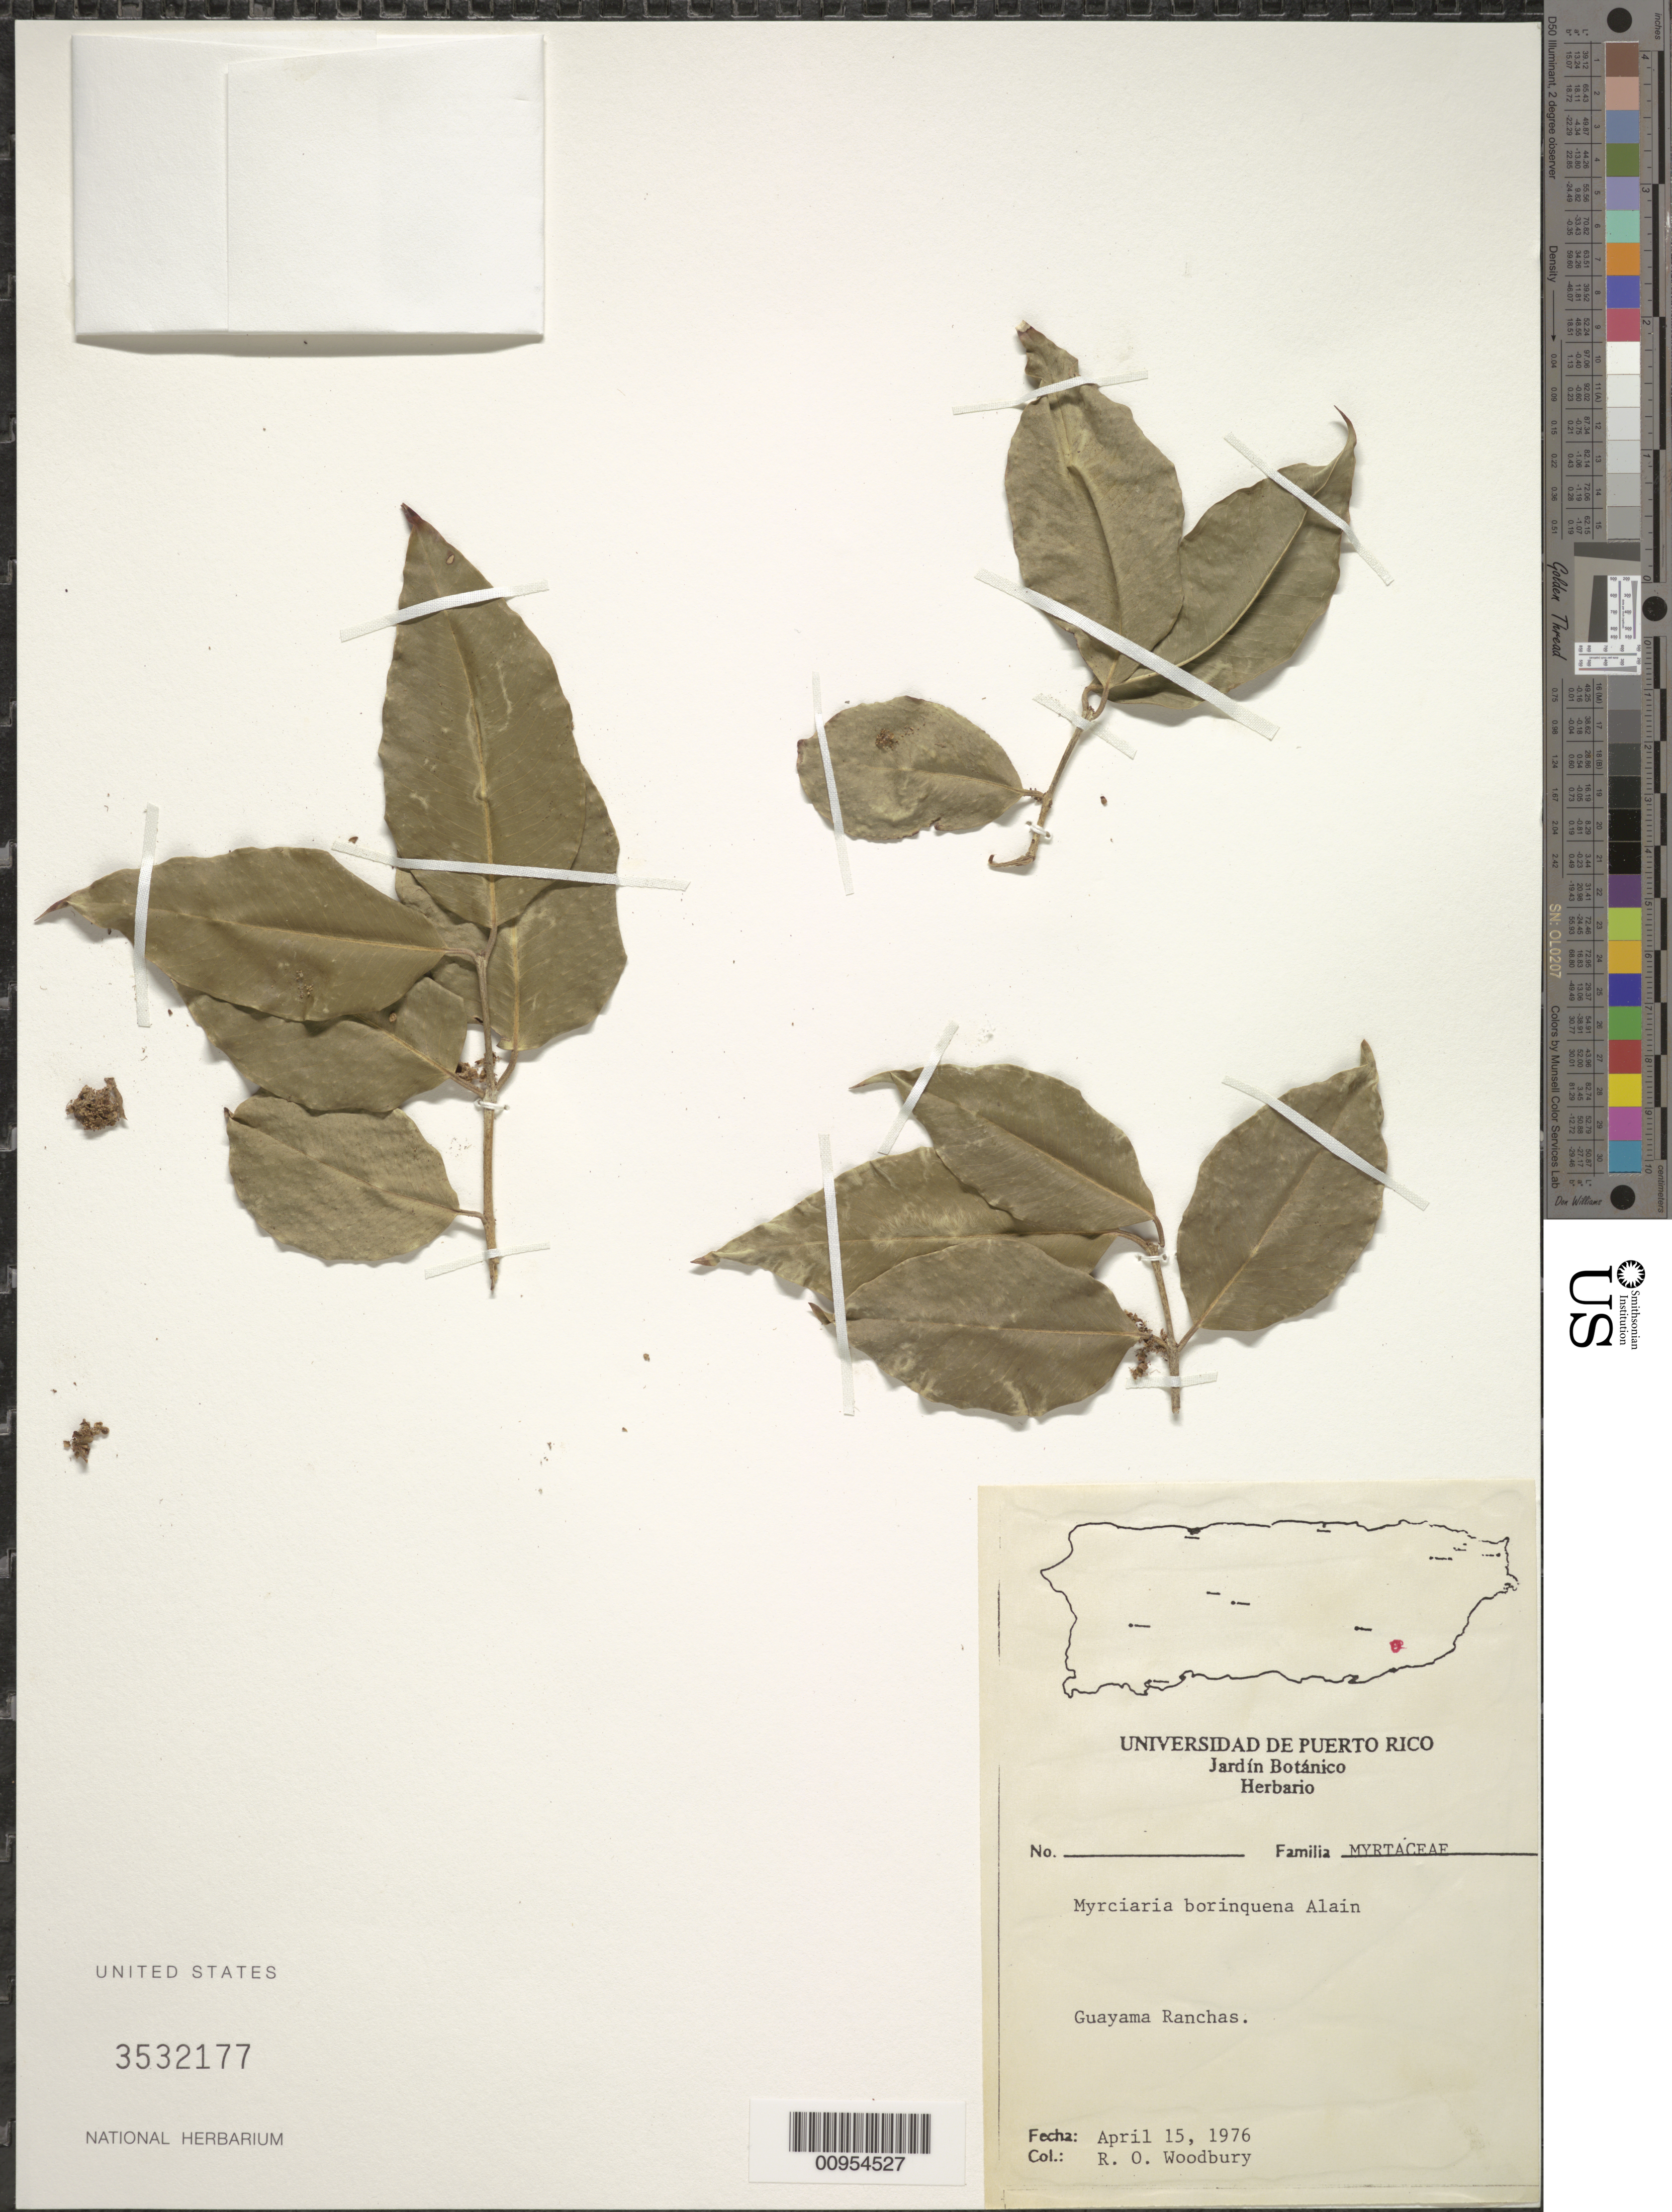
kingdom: Plantae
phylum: Tracheophyta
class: Magnoliopsida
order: Myrtales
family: Myrtaceae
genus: Myrciaria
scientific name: Myrciaria borinquena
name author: Alain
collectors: R. O. Woodbury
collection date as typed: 15 Apr 1976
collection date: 1976-04-15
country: Puerto Rico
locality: Guayama Ranchas.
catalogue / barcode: US 3532177